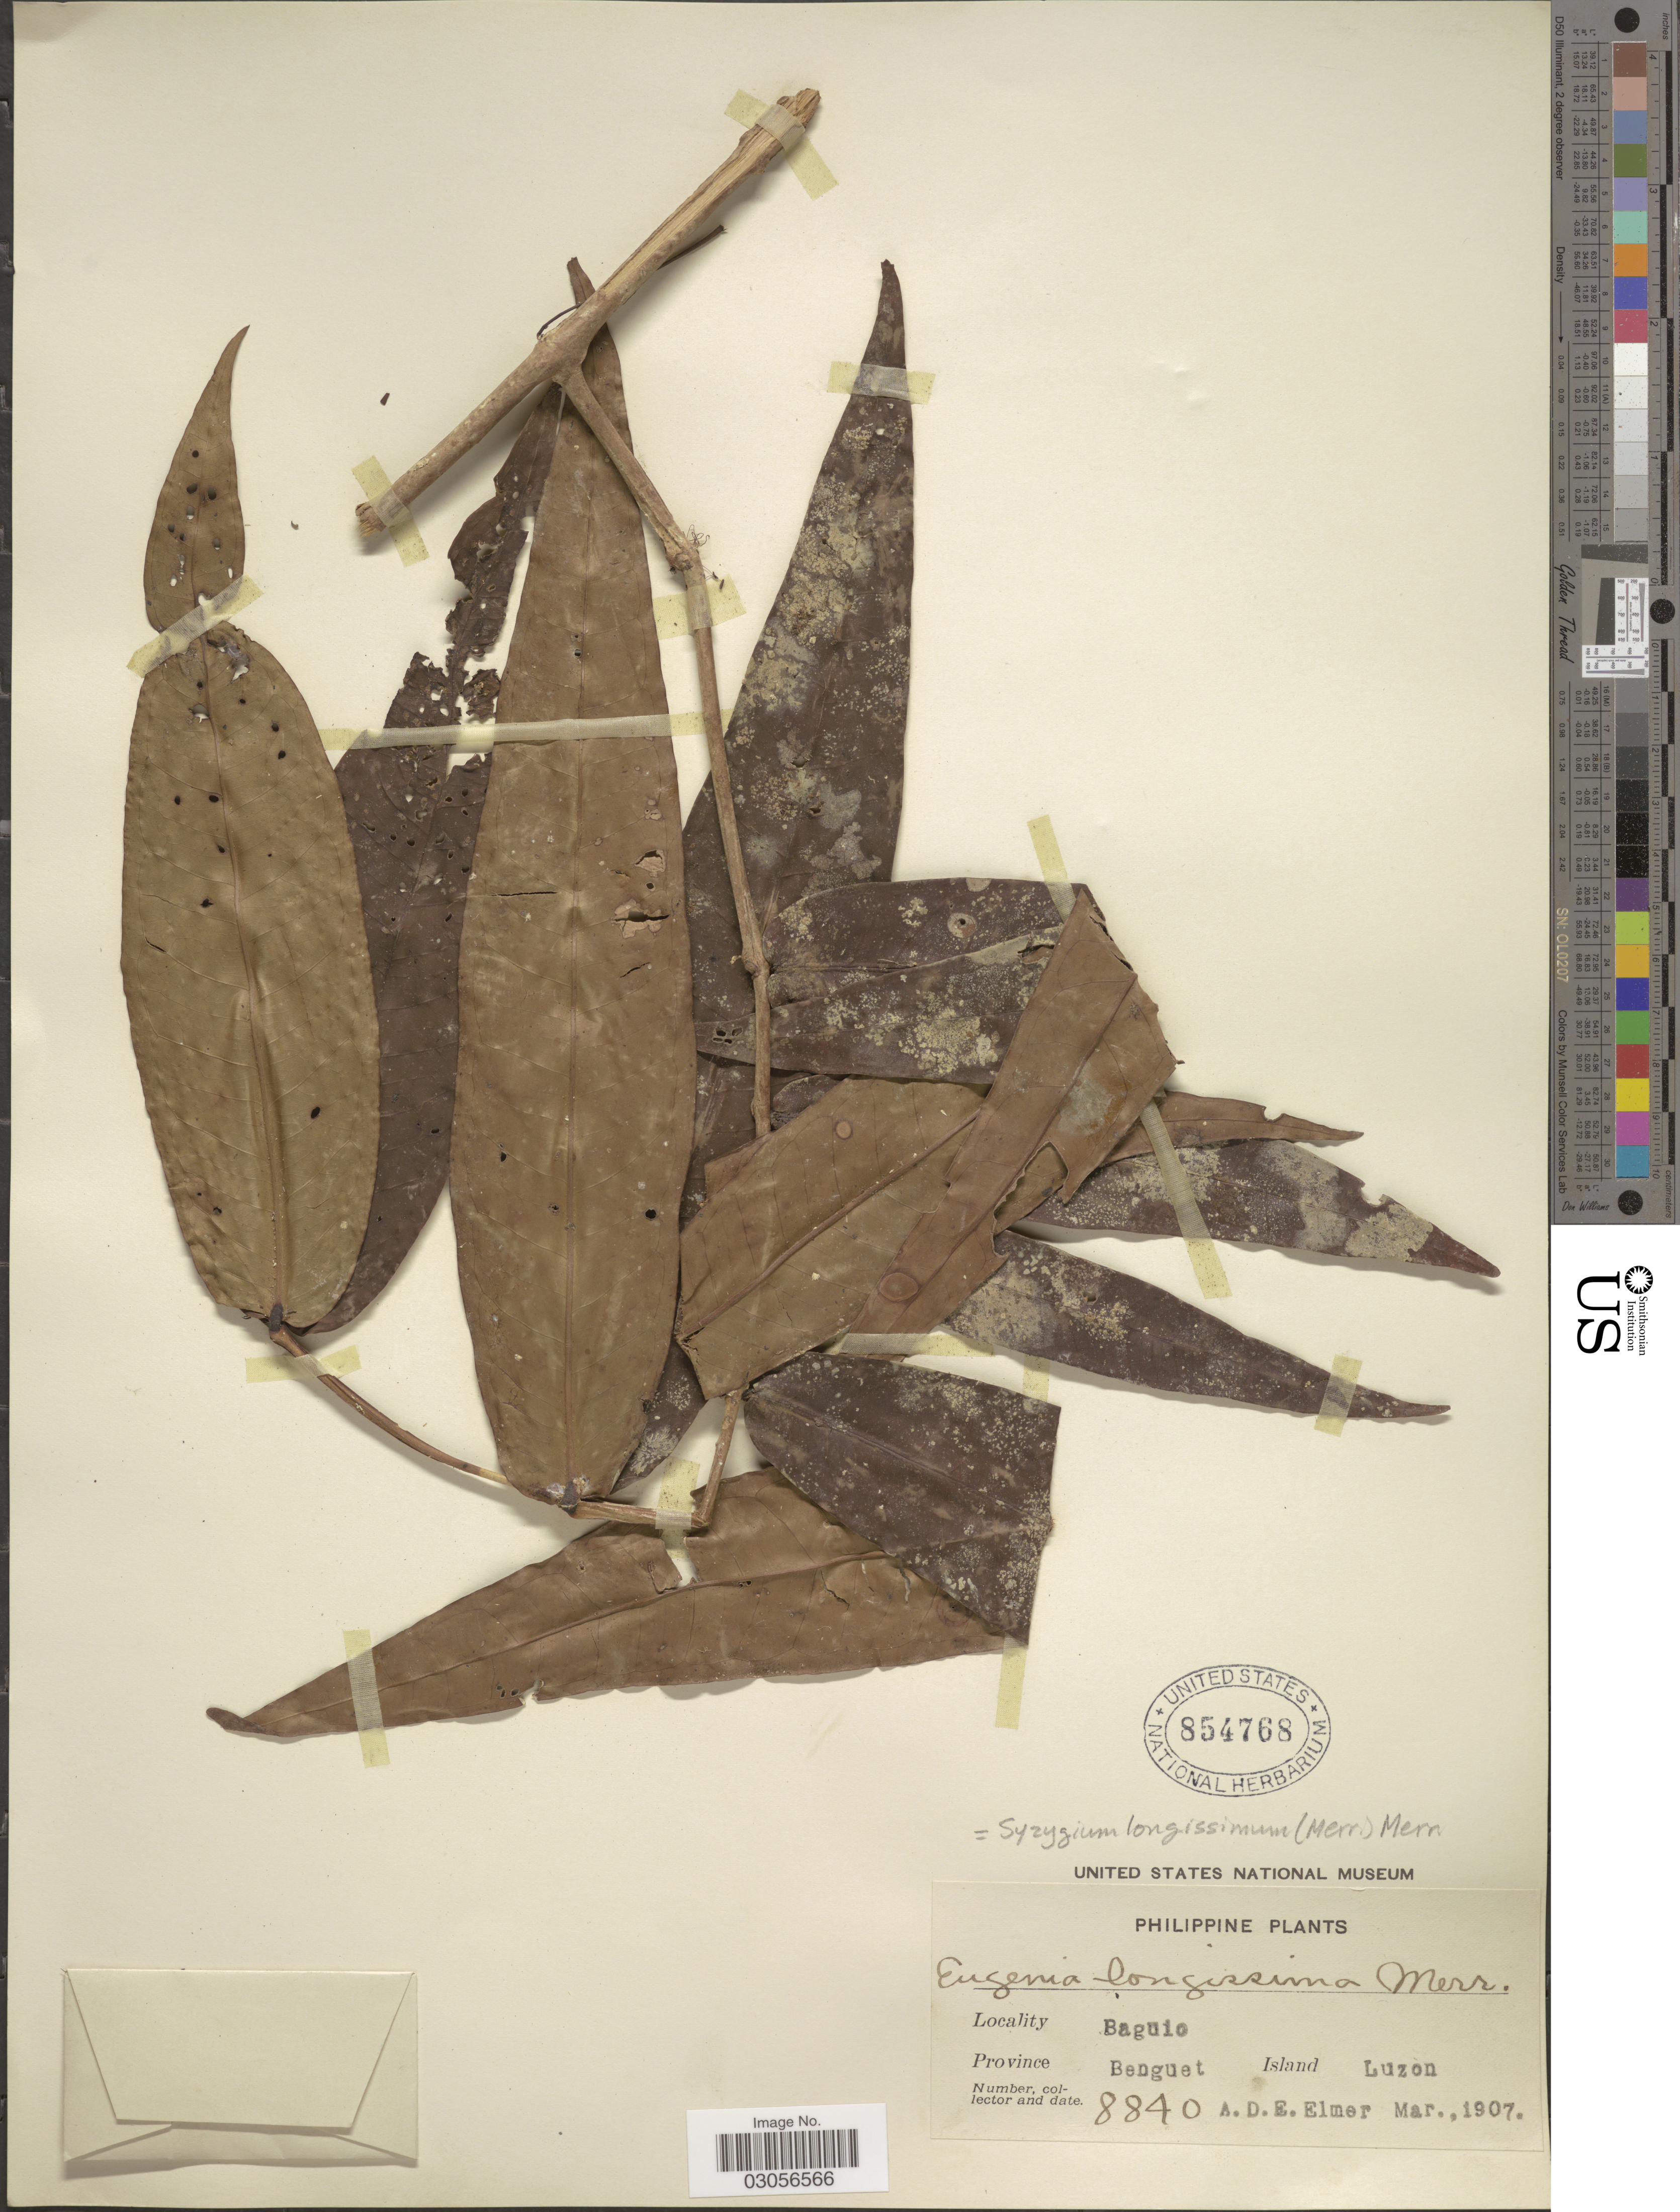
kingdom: Plantae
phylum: Tracheophyta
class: Magnoliopsida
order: Myrtales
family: Myrtaceae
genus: Syzygium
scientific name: Syzygium longissimum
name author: (Merr.) Merr.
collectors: A. D. E. Elmer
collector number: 8840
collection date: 1907-03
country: Philippines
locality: Baguio, Province Benguet, Island Luzon.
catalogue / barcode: US 854768